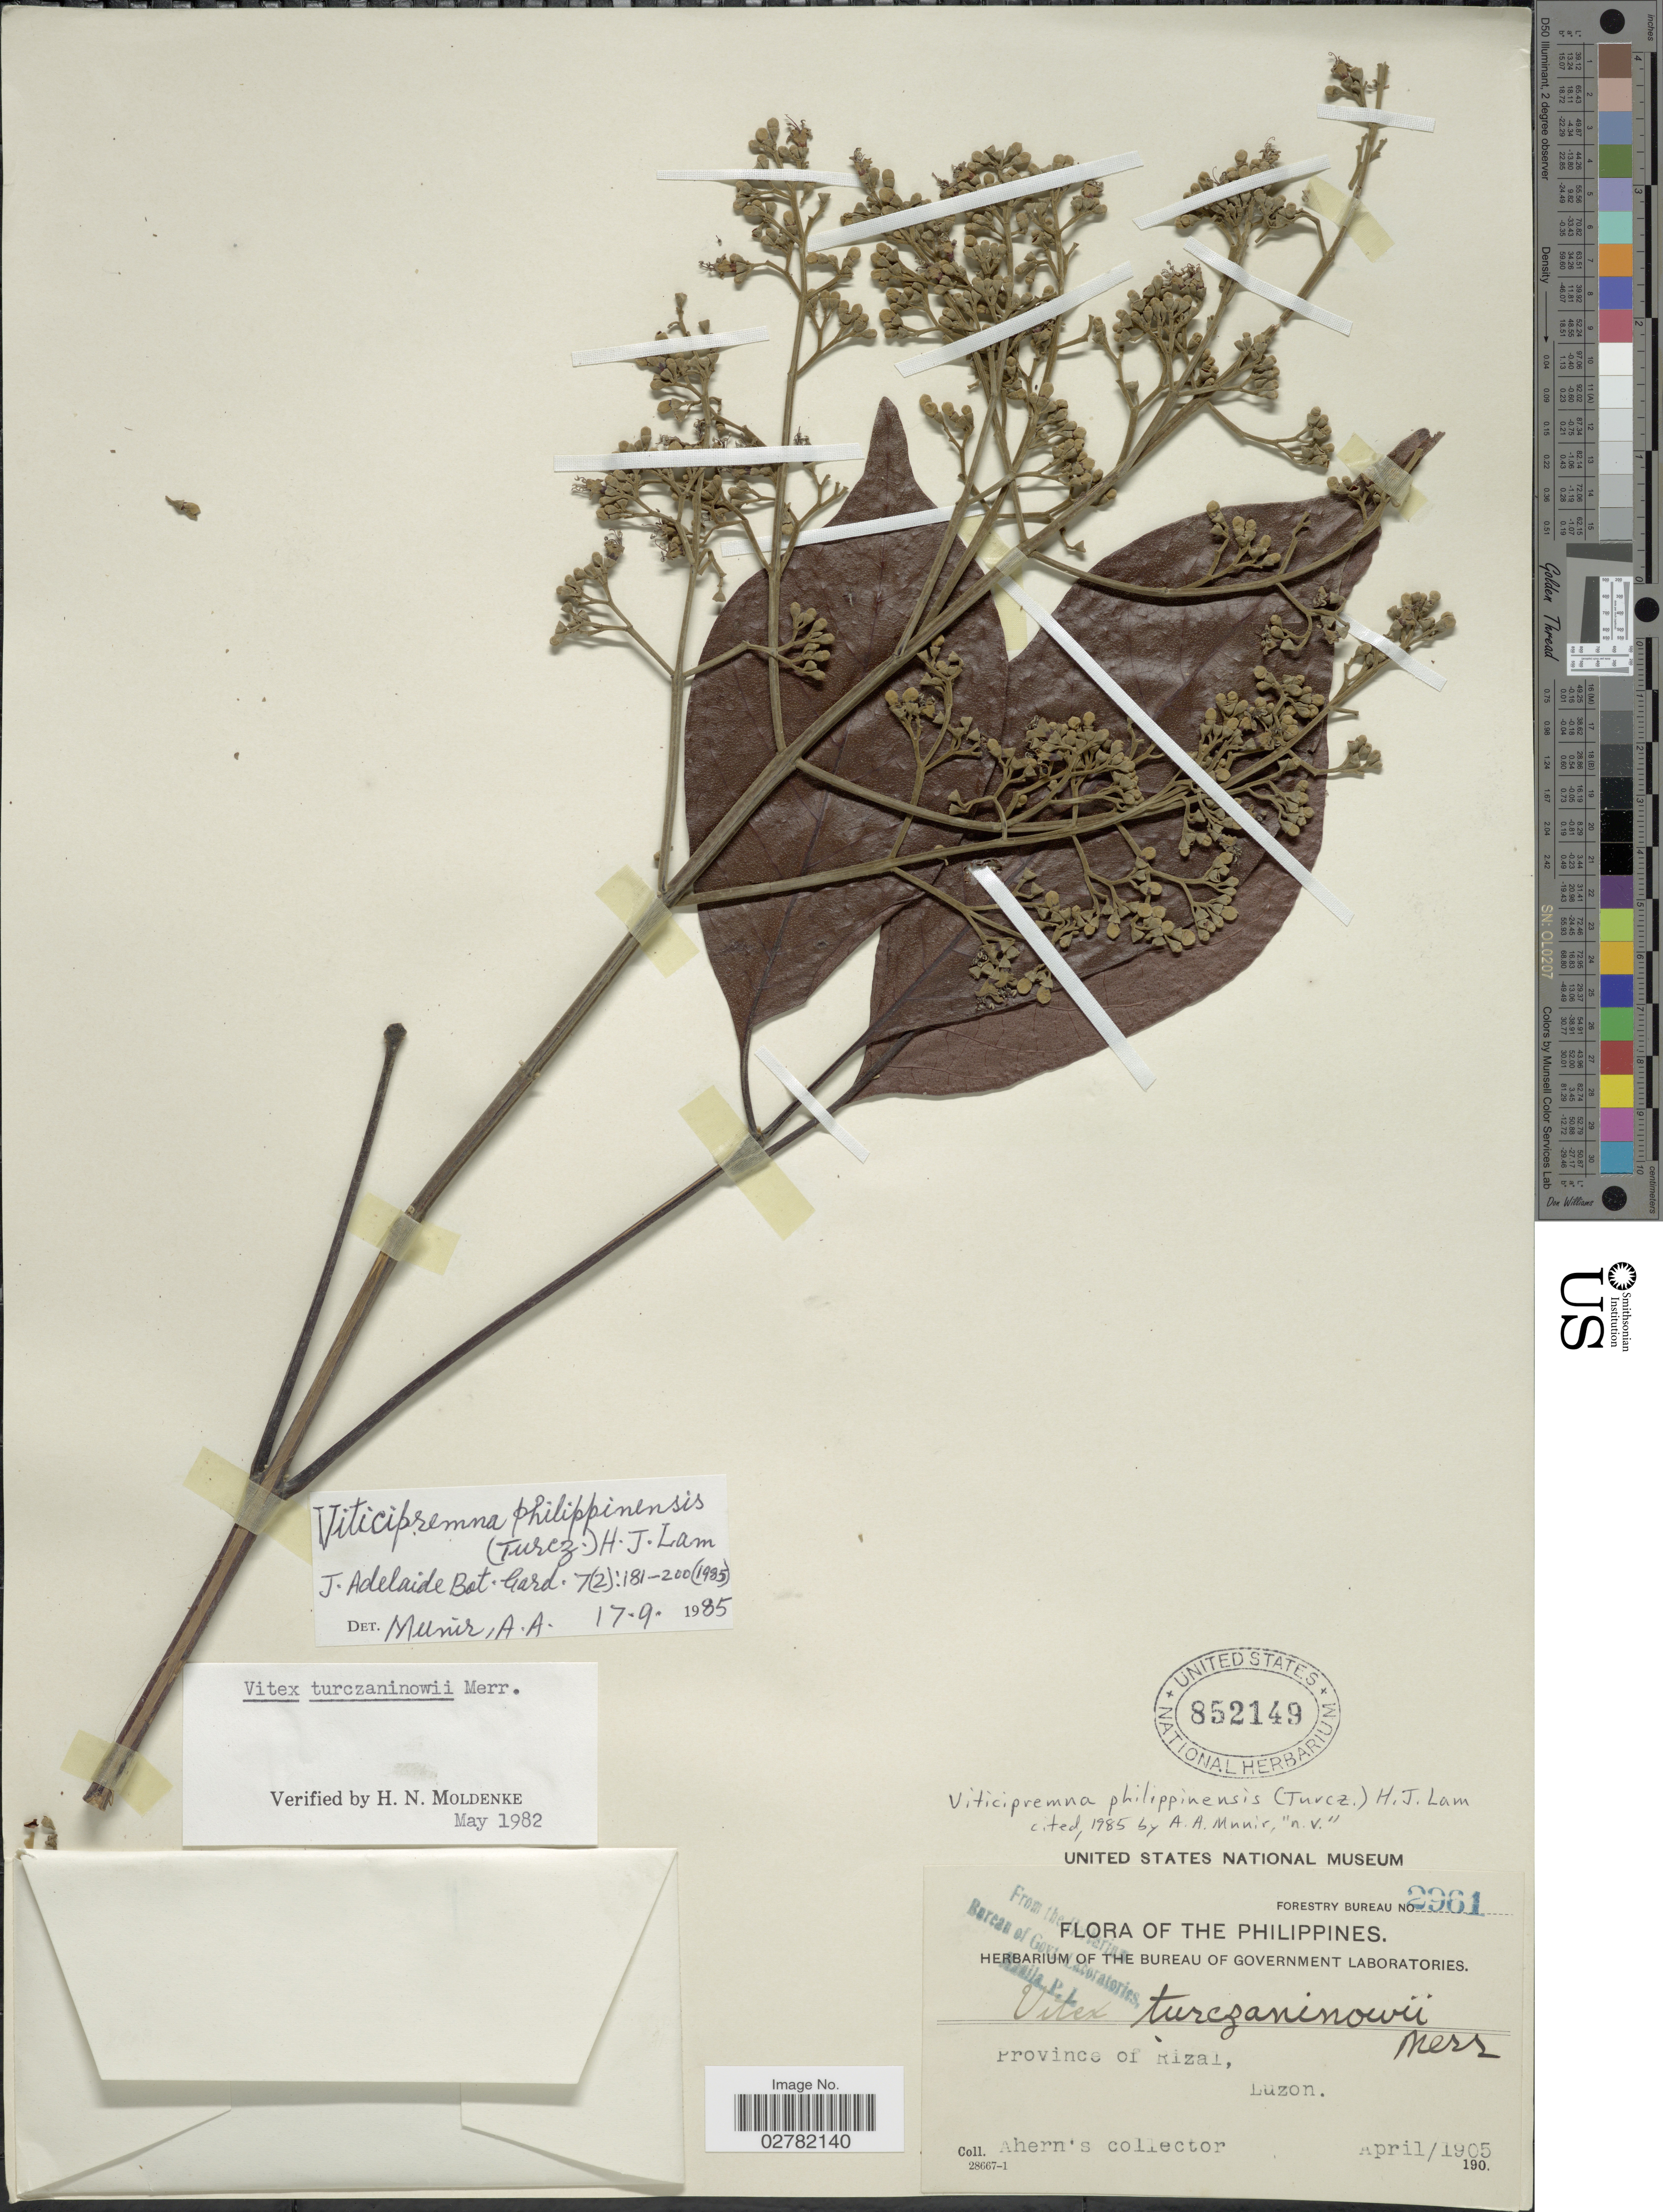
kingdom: Plantae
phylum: Tracheophyta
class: Magnoliopsida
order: Lamiales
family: Lamiaceae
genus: Viticipremna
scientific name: Viticipremna philippinensis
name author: (Turcz.) H.J. Lam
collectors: Ahern's collector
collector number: Forestry Bureau 2961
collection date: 1905-04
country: Philippines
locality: Province of Rizal, Luzon.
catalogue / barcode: US 852149